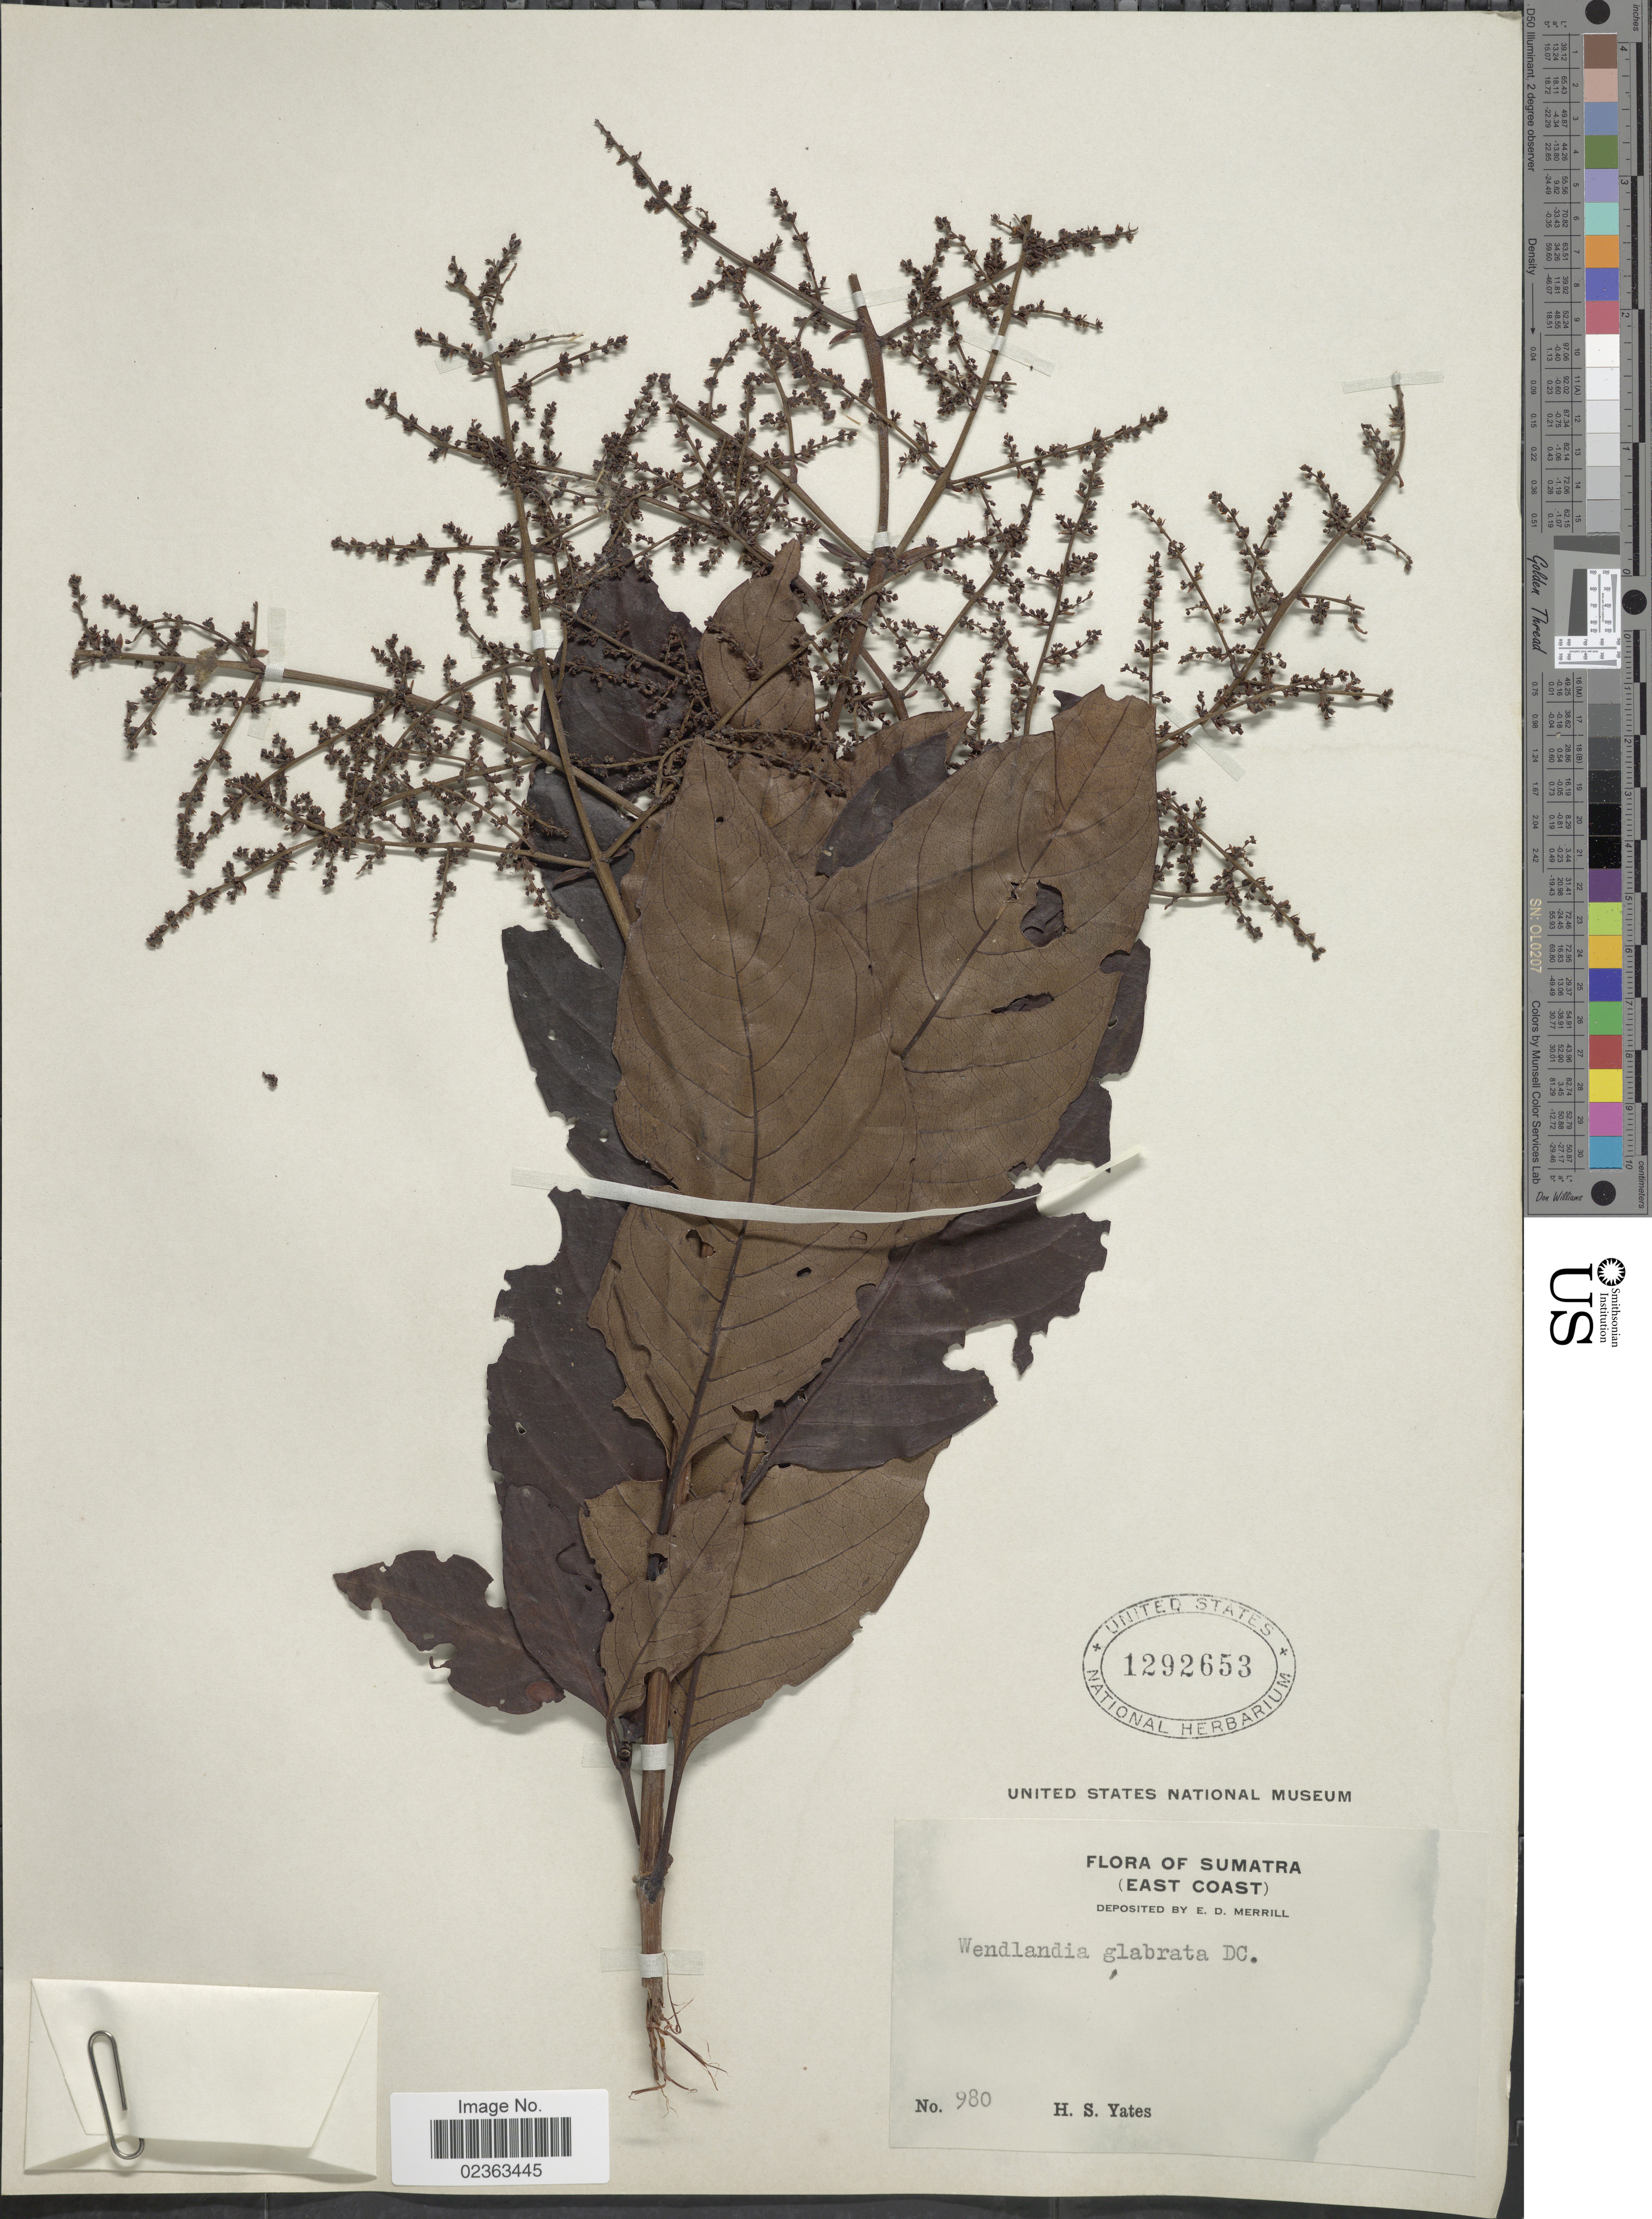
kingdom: Plantae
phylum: Tracheophyta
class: Magnoliopsida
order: Gentianales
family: Rubiaceae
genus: Wendlandia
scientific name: Wendlandia glabrata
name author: DC.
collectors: H. S. Yates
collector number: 980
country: Indonesia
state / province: Sumatra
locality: East Coast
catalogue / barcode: US 1292653